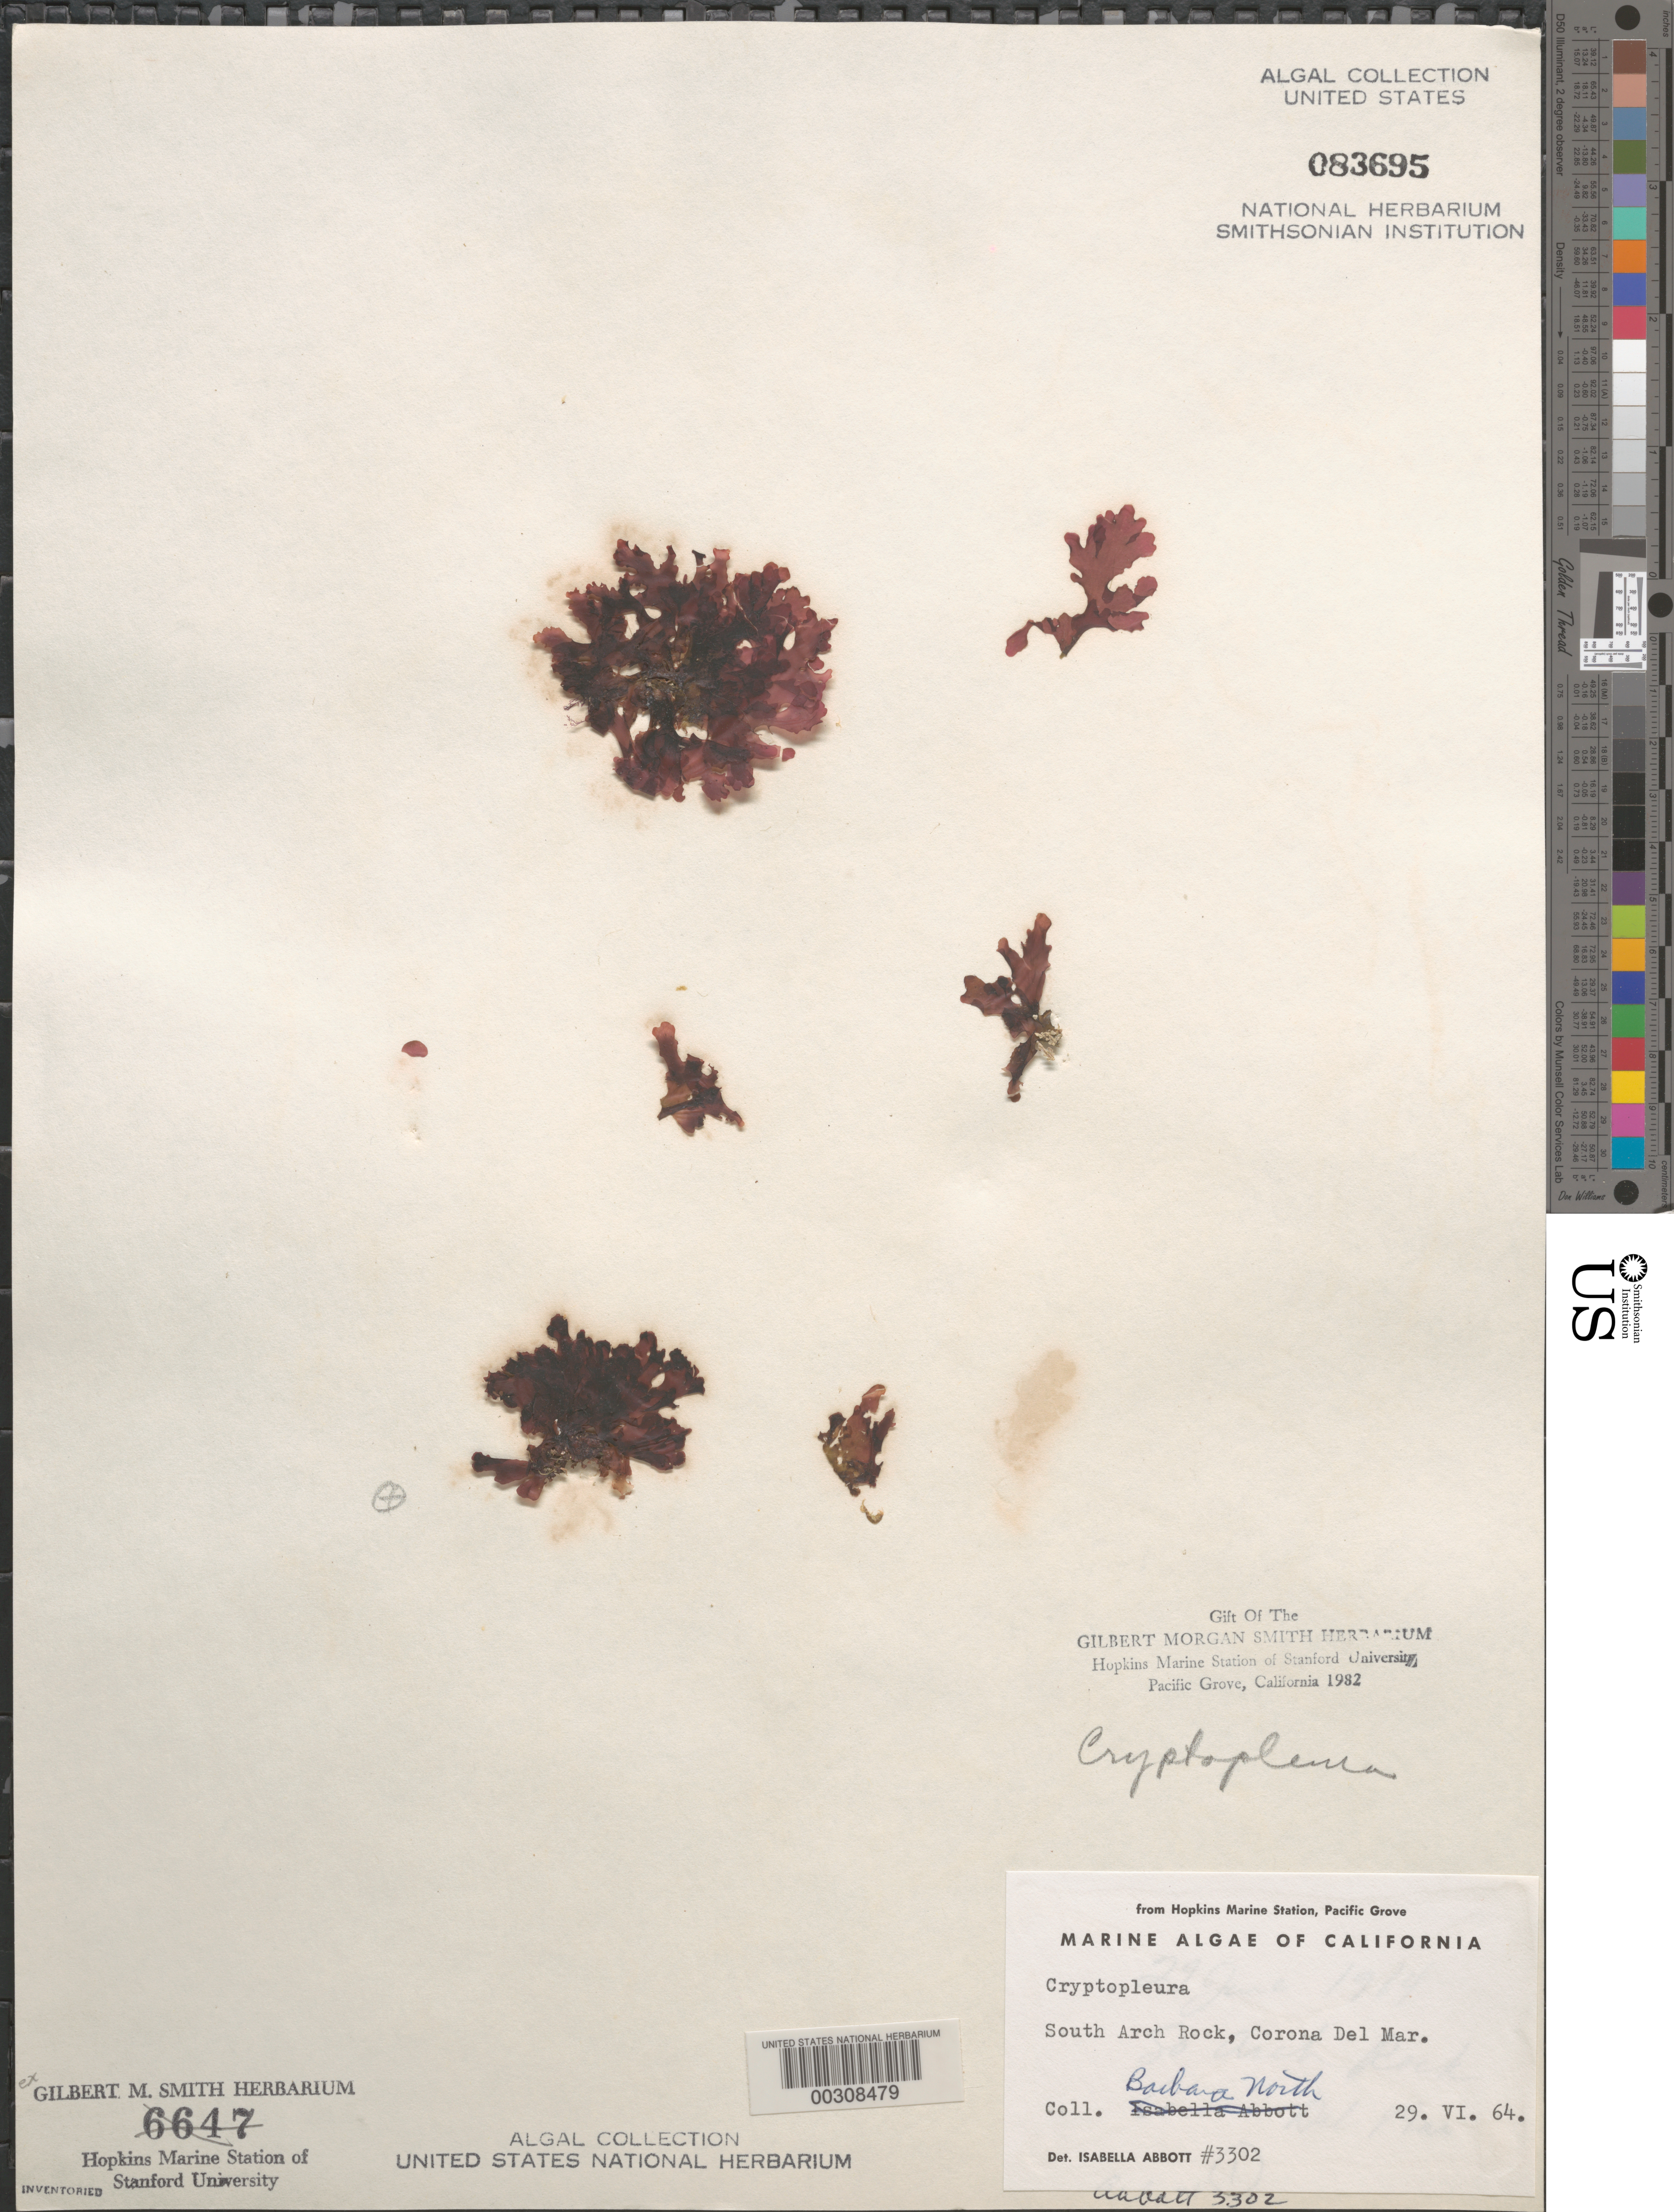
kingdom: Plantae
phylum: Rhodophyta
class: Florideophyceae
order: Ceramiales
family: Delesseriaceae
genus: Cryptopleura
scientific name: Cryptopleura sp.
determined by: Abbott, Isabella A.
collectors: B. North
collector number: IAA 3302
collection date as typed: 29 Jun 1964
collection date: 1964-06-29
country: United States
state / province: California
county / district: Orange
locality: South Arch Rock, Corona del Mar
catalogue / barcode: US 83695